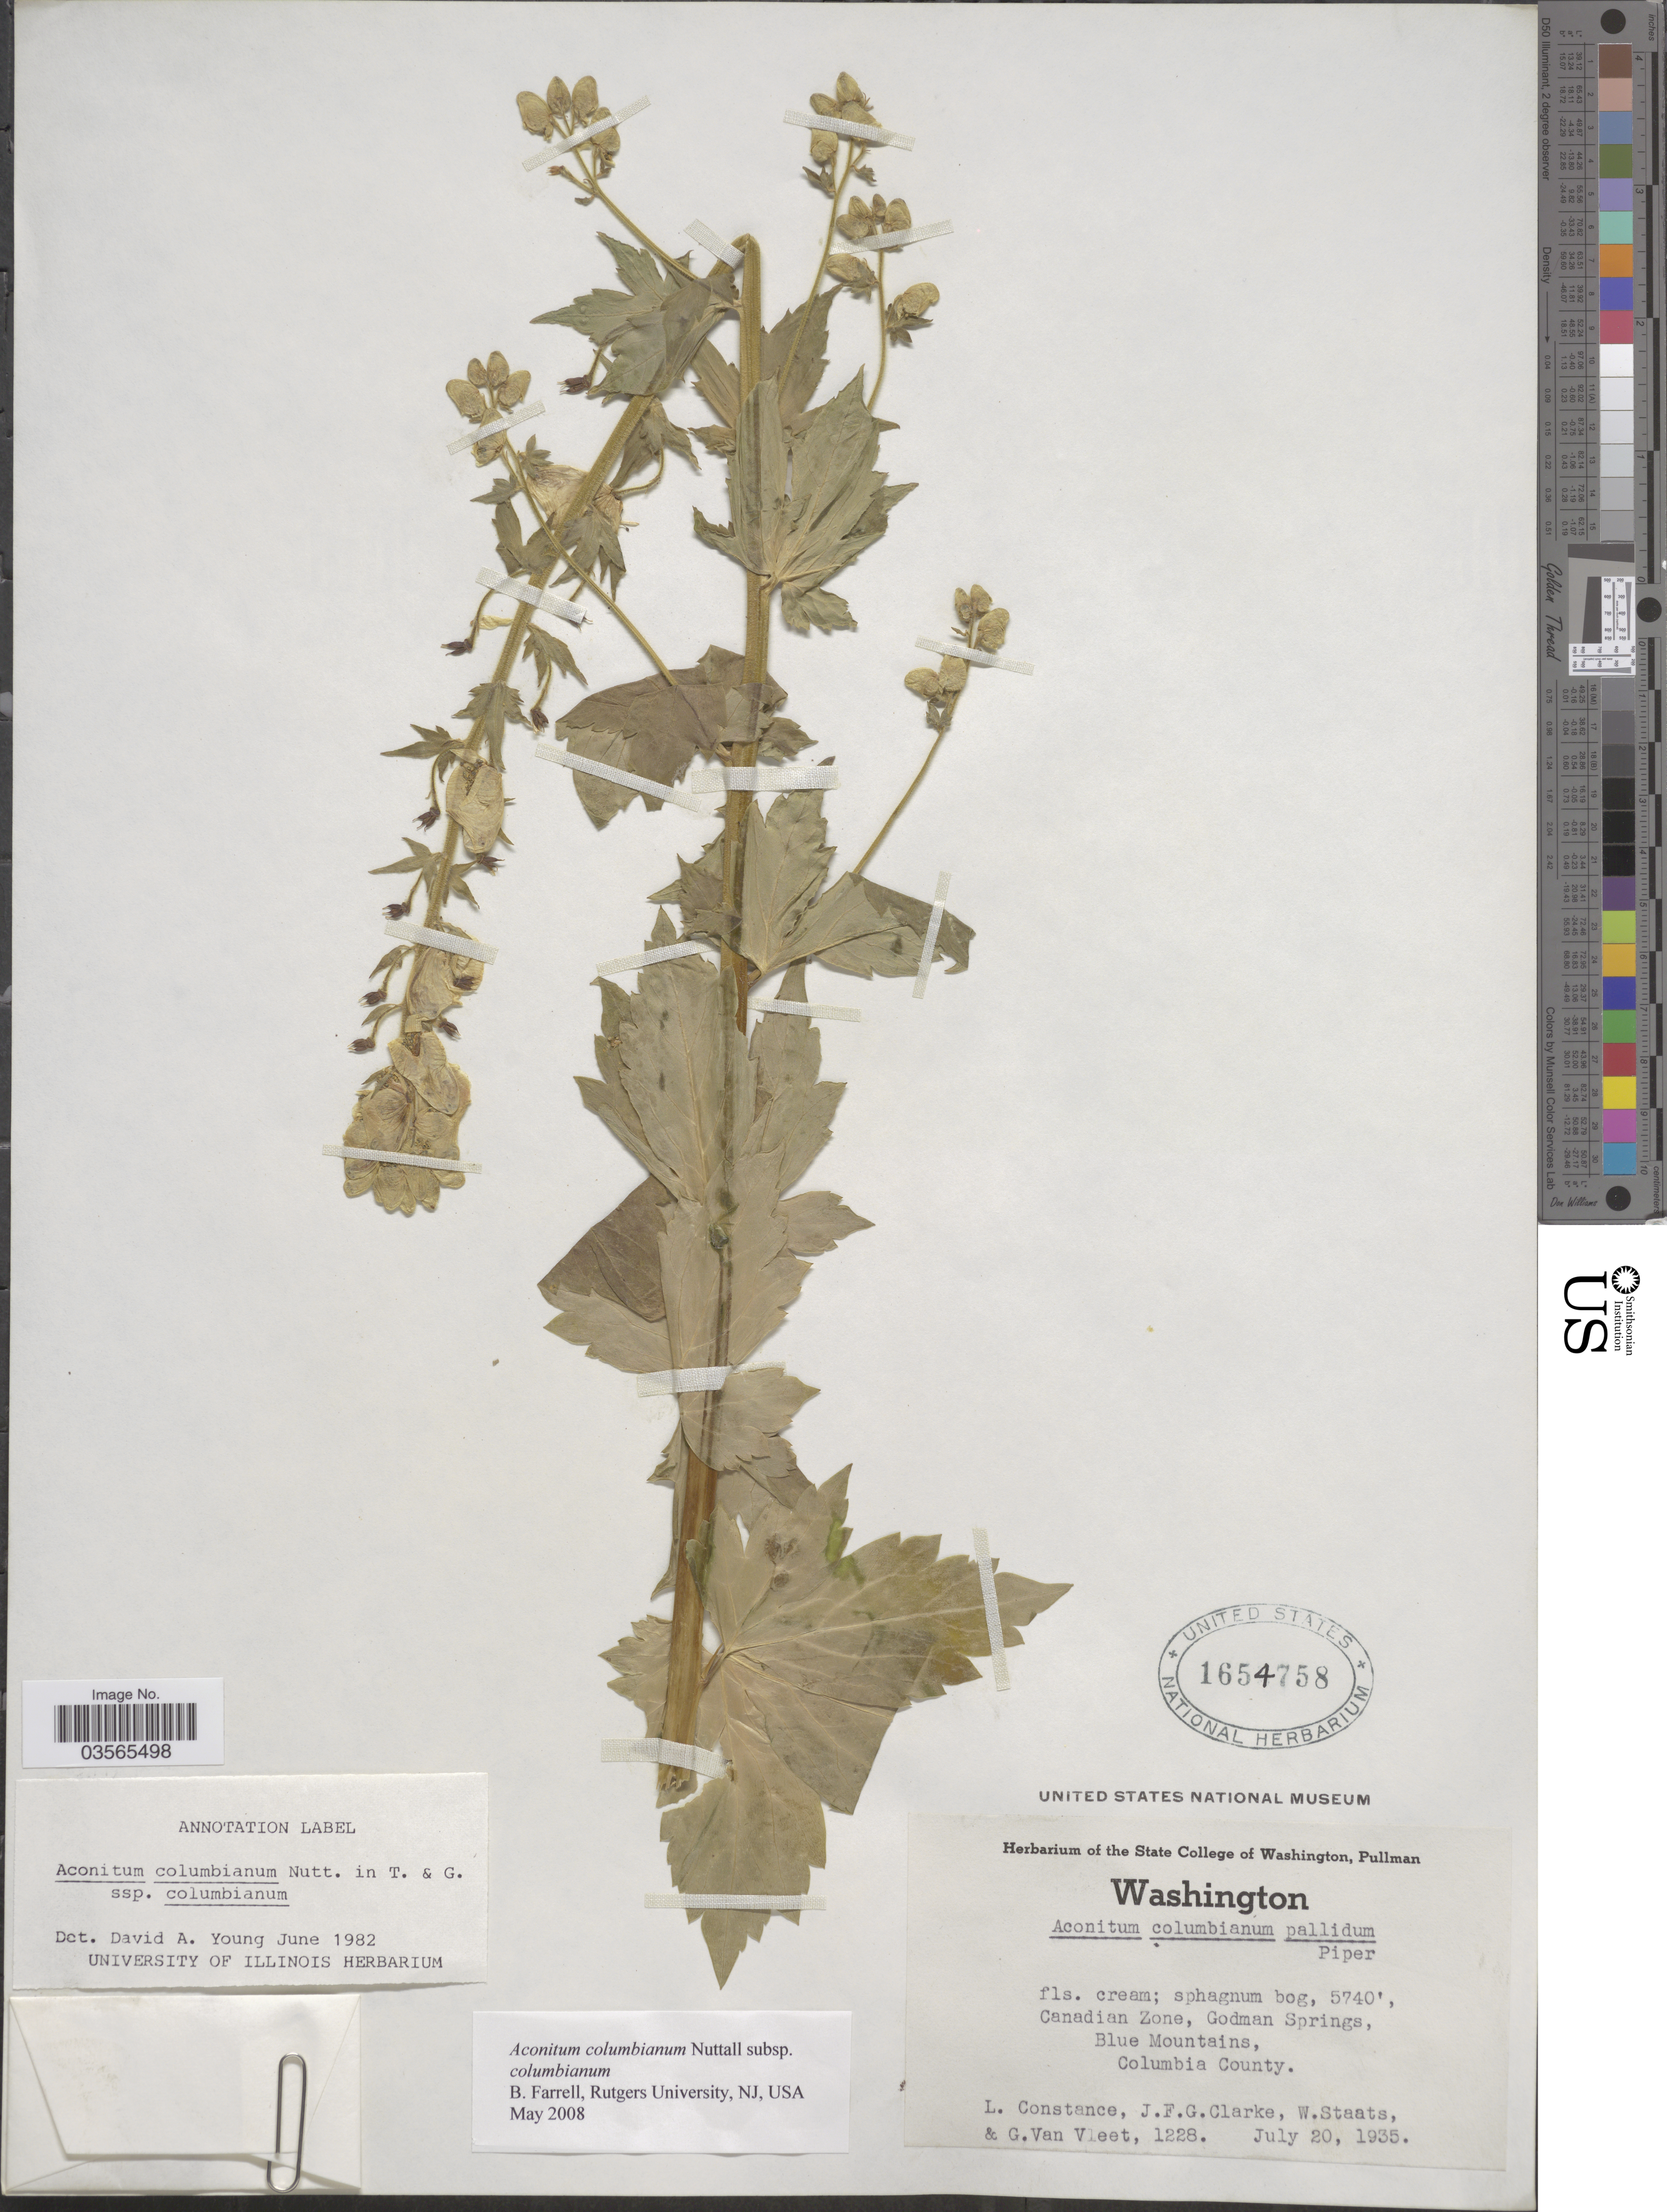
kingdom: Plantae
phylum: Tracheophyta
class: Magnoliopsida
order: Ranunculales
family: Ranunculaceae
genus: Aconitum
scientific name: Aconitum columbianum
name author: Nutt.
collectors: L. Constance, J. F. Clarke, W. Staats & G. Van Vleet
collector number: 1228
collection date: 1935-07-20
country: United States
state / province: Washington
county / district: Columbia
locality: Canadian Zone, Godman Springs, Blue Mountains, Columbia County.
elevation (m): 1750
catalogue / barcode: US 1654758